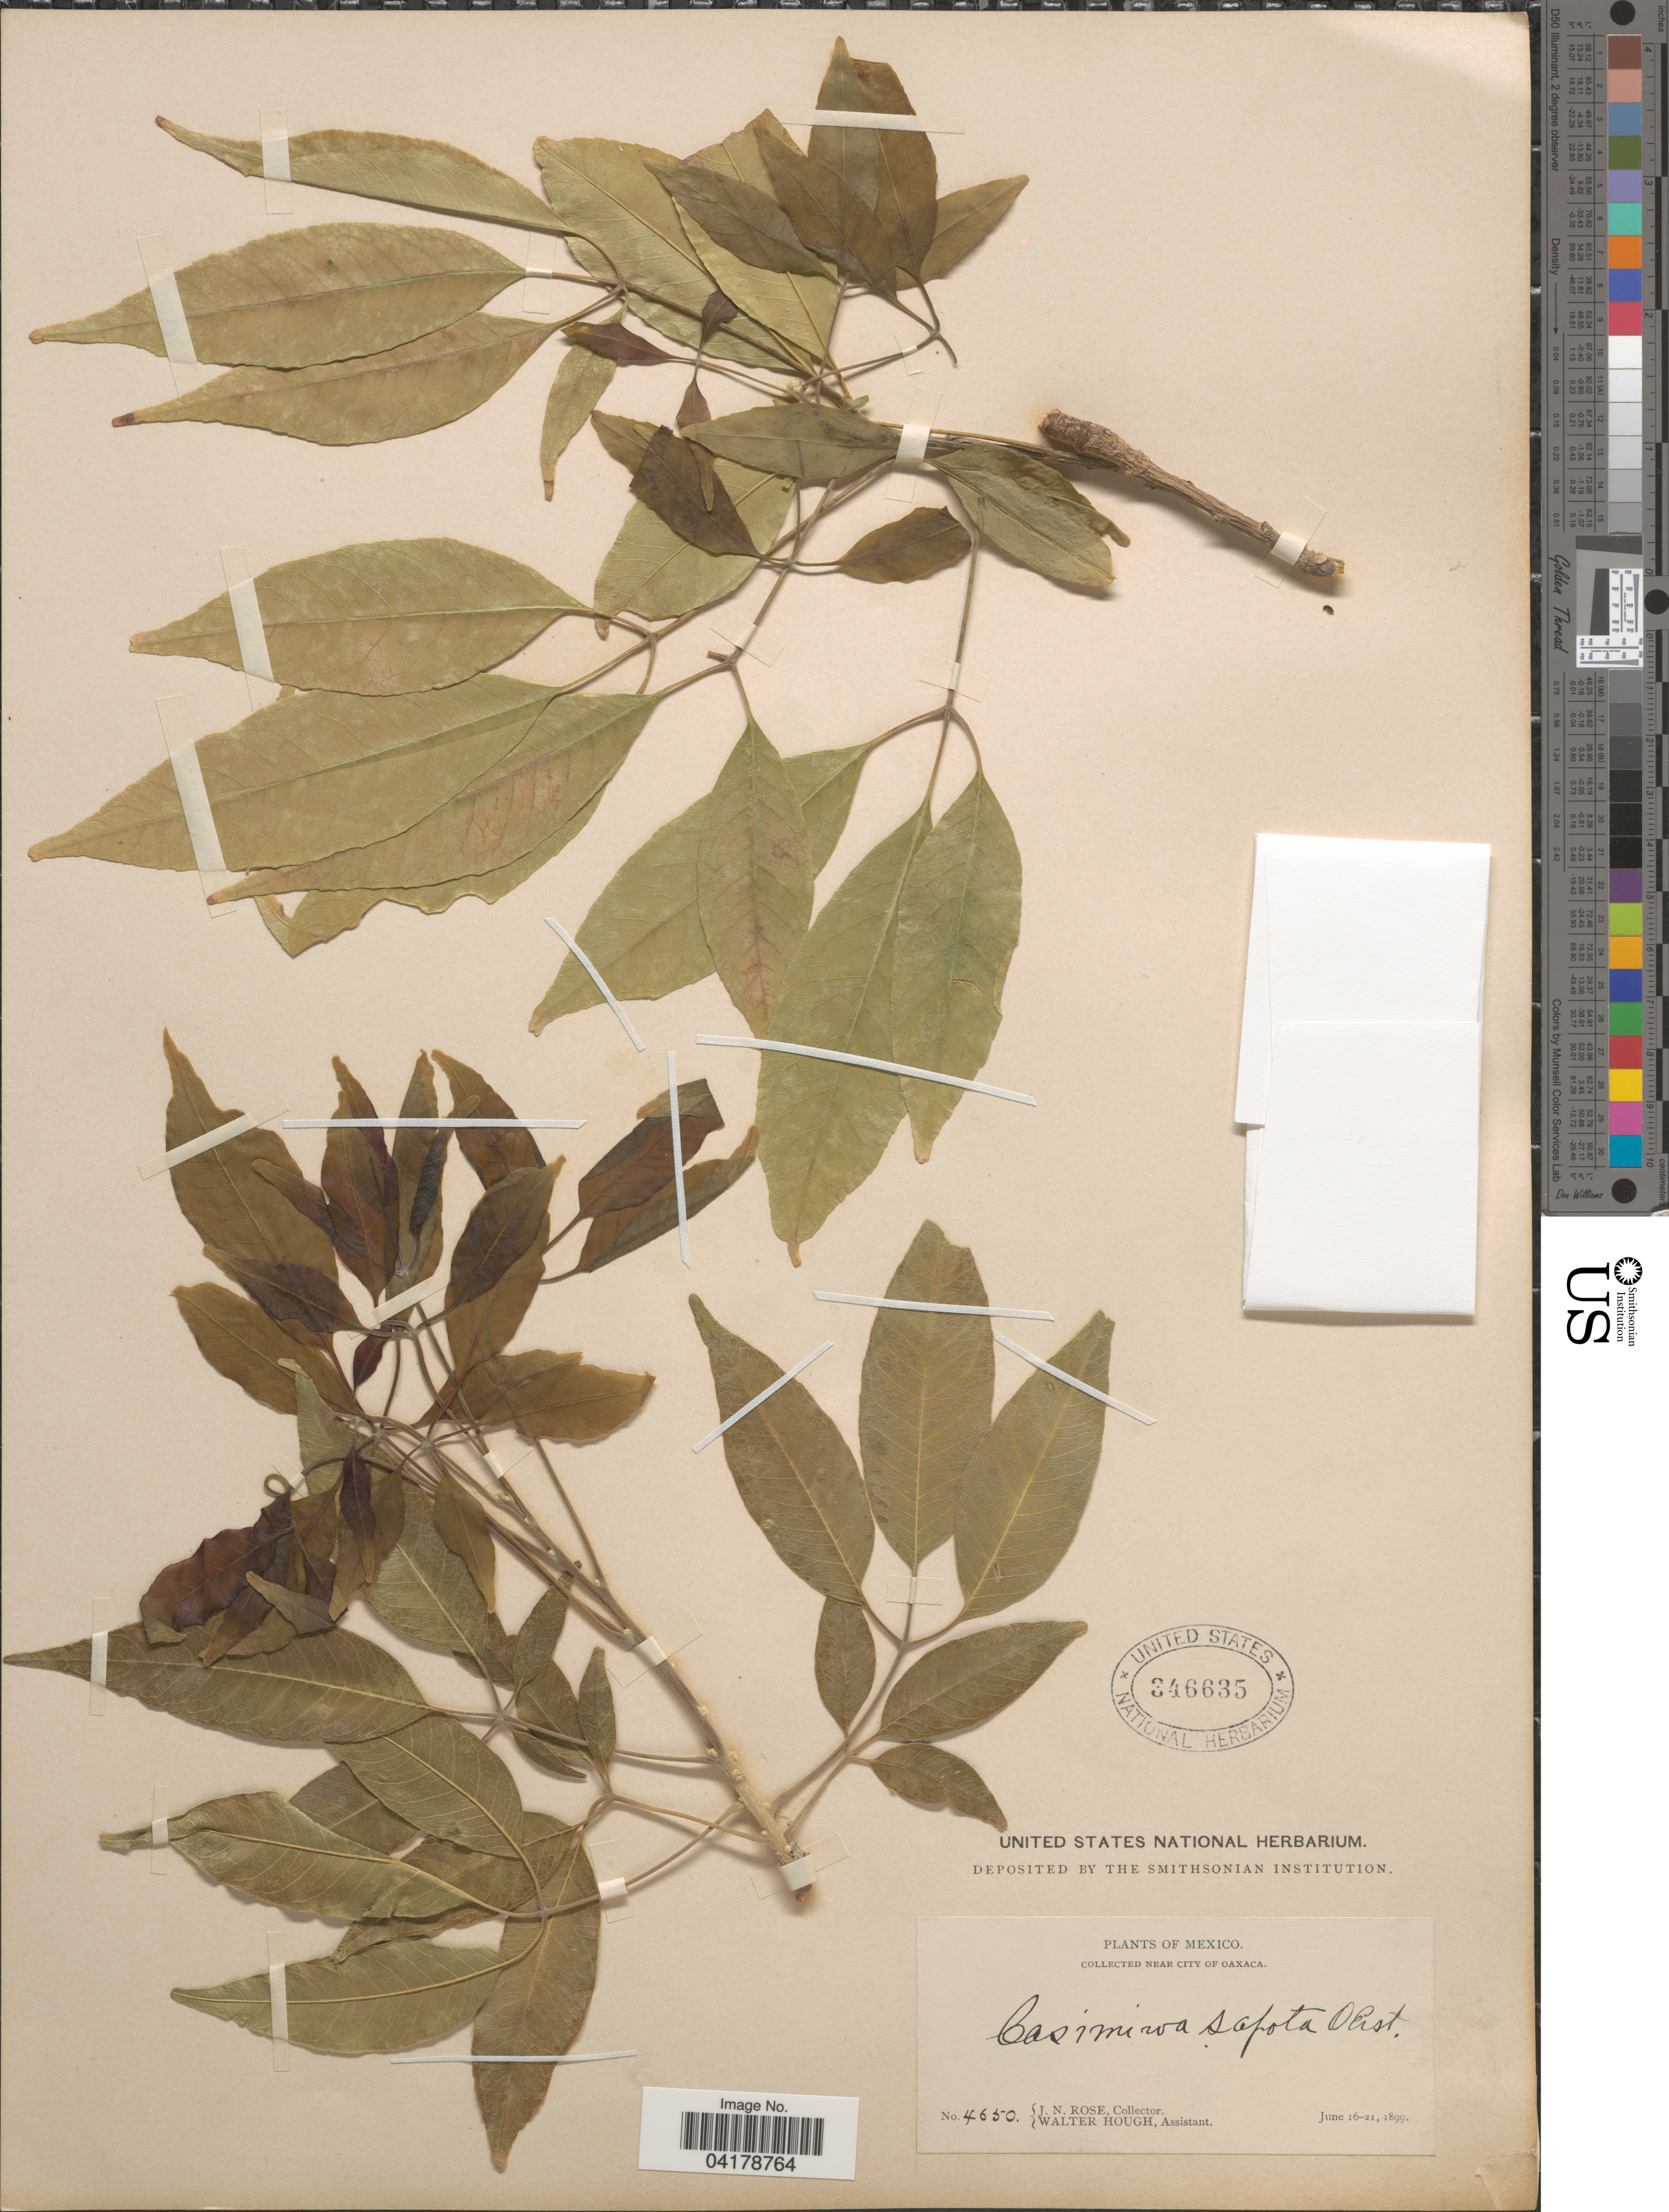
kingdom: Plantae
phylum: Tracheophyta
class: Magnoliopsida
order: Sapindales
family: Rutaceae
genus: Casimiroa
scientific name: Casimiroa sapota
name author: Oerst.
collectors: J. N. Rose & W. Hough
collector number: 4650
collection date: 1899-06-16/1899-06-21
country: Mexico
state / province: Oaxaca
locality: Near City of Oaxaca.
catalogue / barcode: US 346635